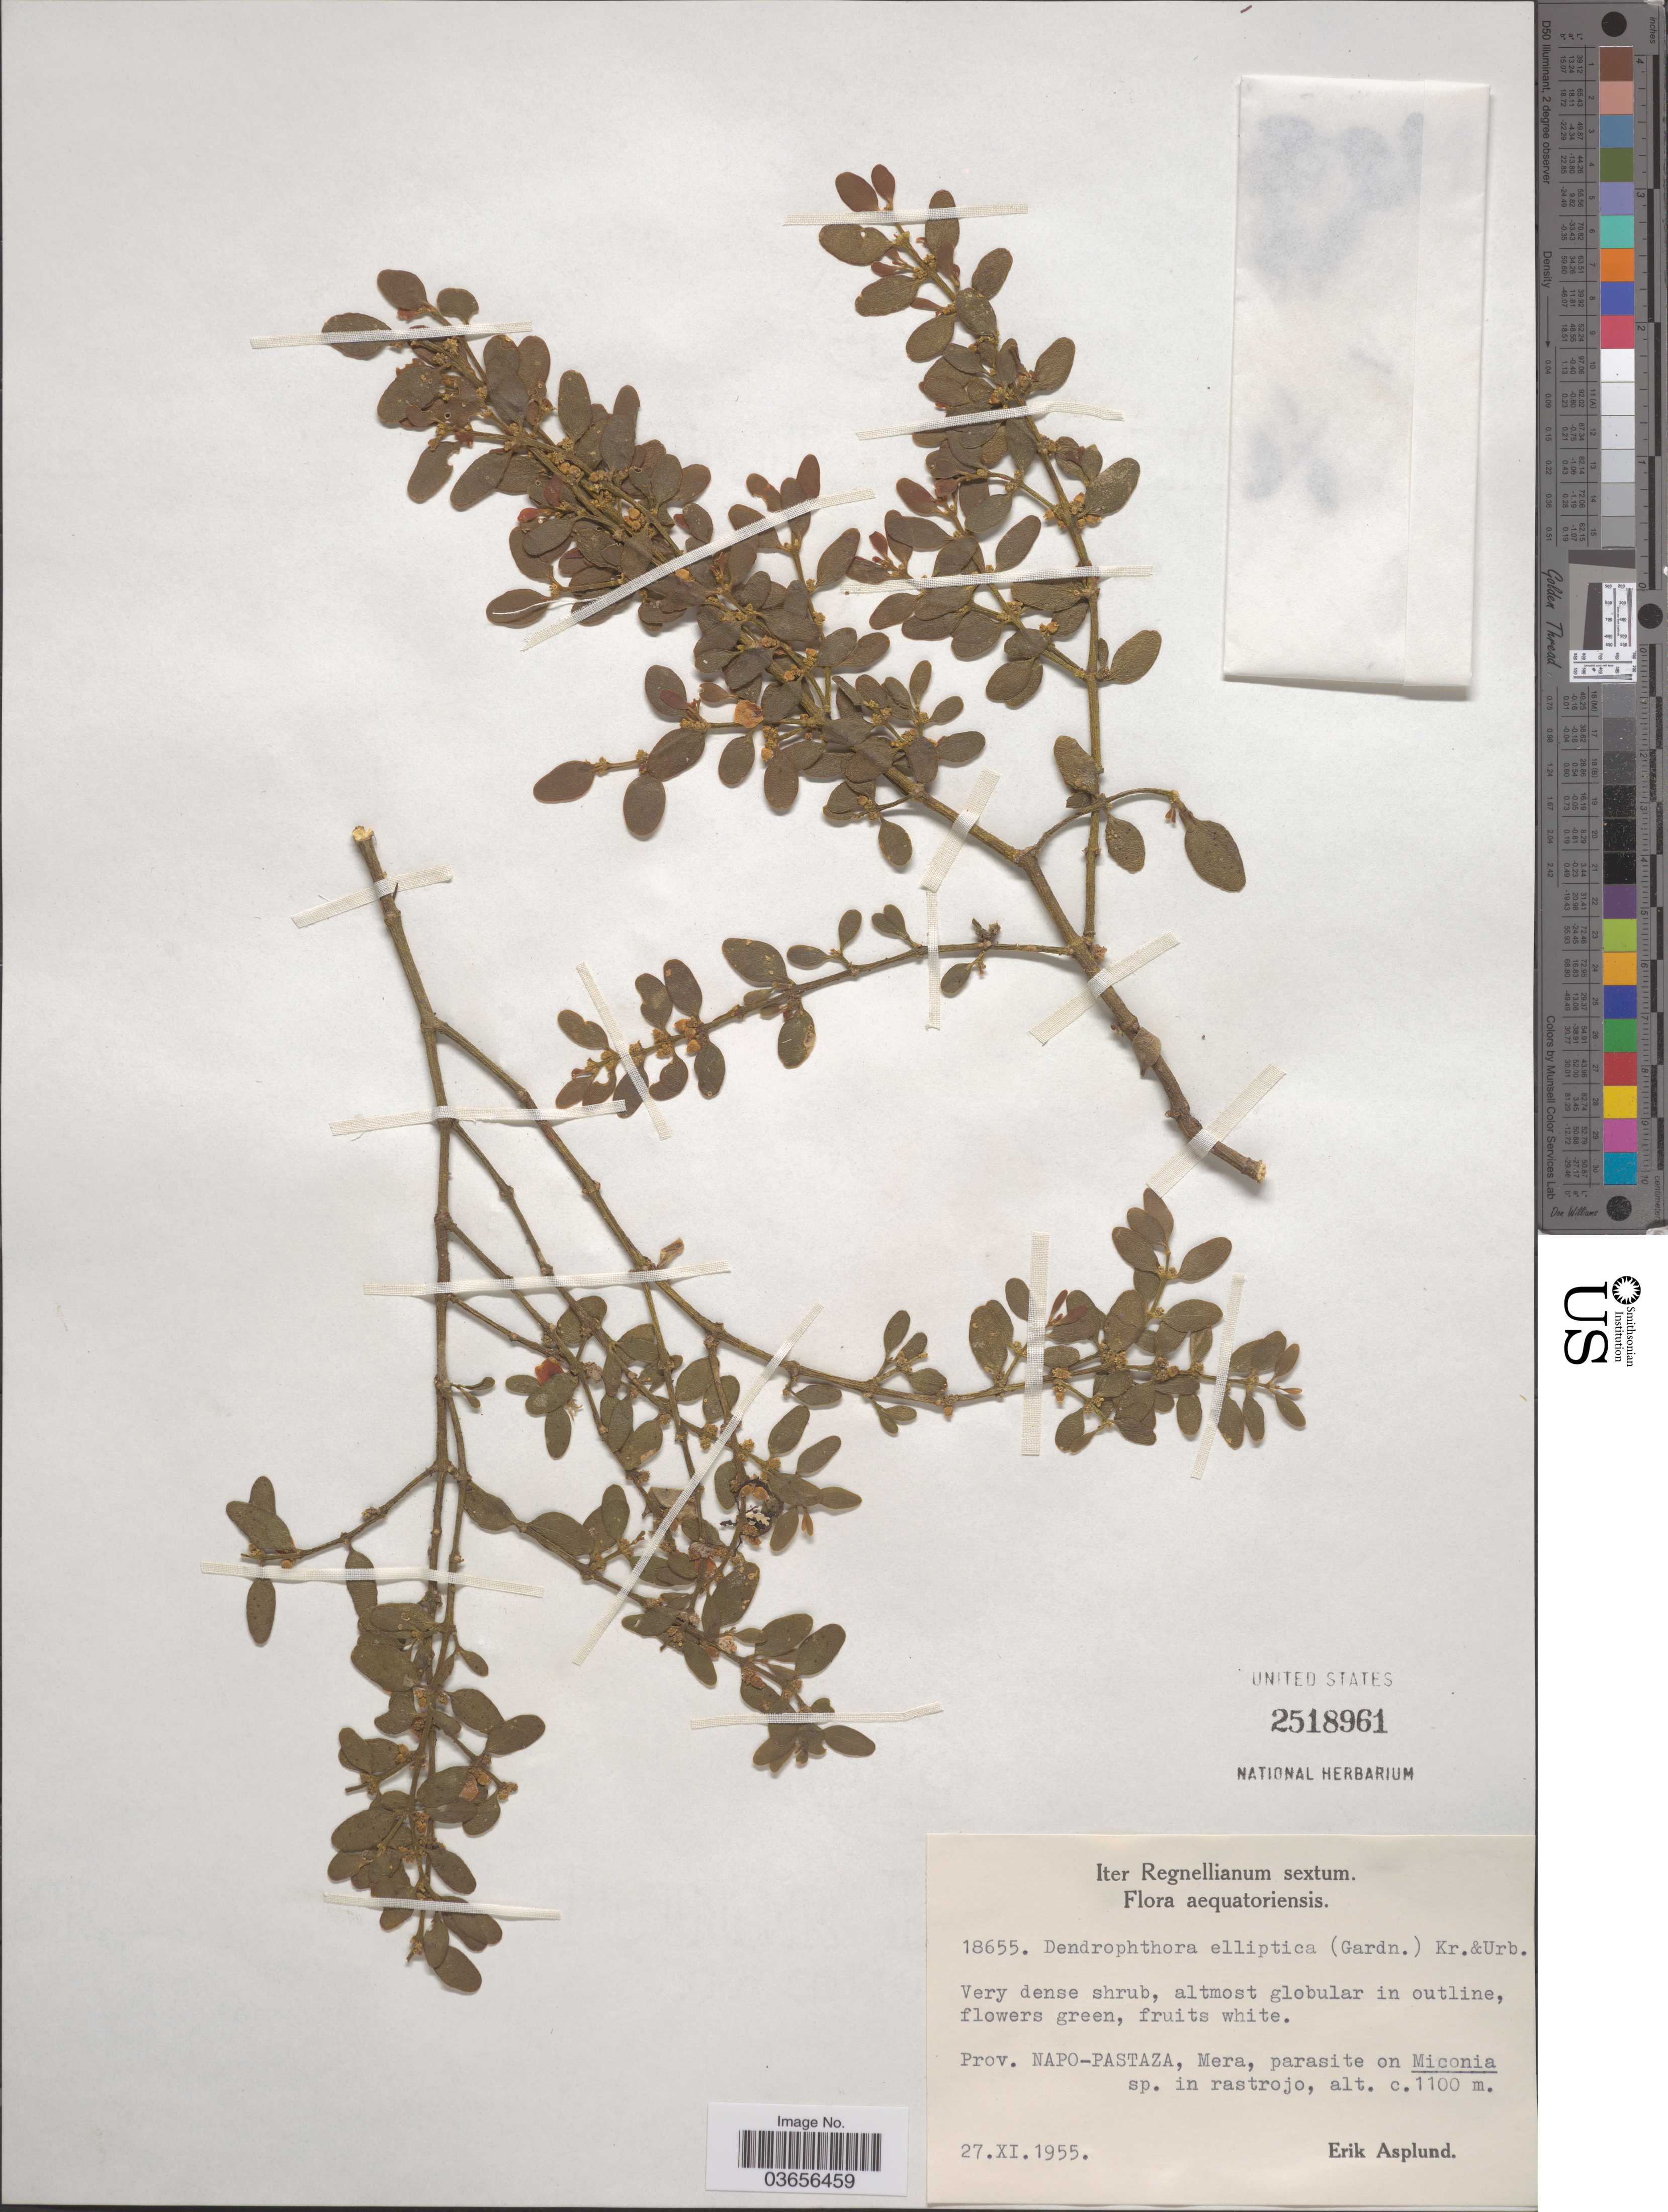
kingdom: Plantae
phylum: Tracheophyta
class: Magnoliopsida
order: Santalales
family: Viscaceae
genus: Dendrophthora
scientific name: Dendrophthora elliptica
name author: (Gardner) Krug & Urb.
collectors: E. Asplund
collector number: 18655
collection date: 1955-11-27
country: Ecuador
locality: Napo-Pastaza, Mera.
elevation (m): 1100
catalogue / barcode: US 2518961